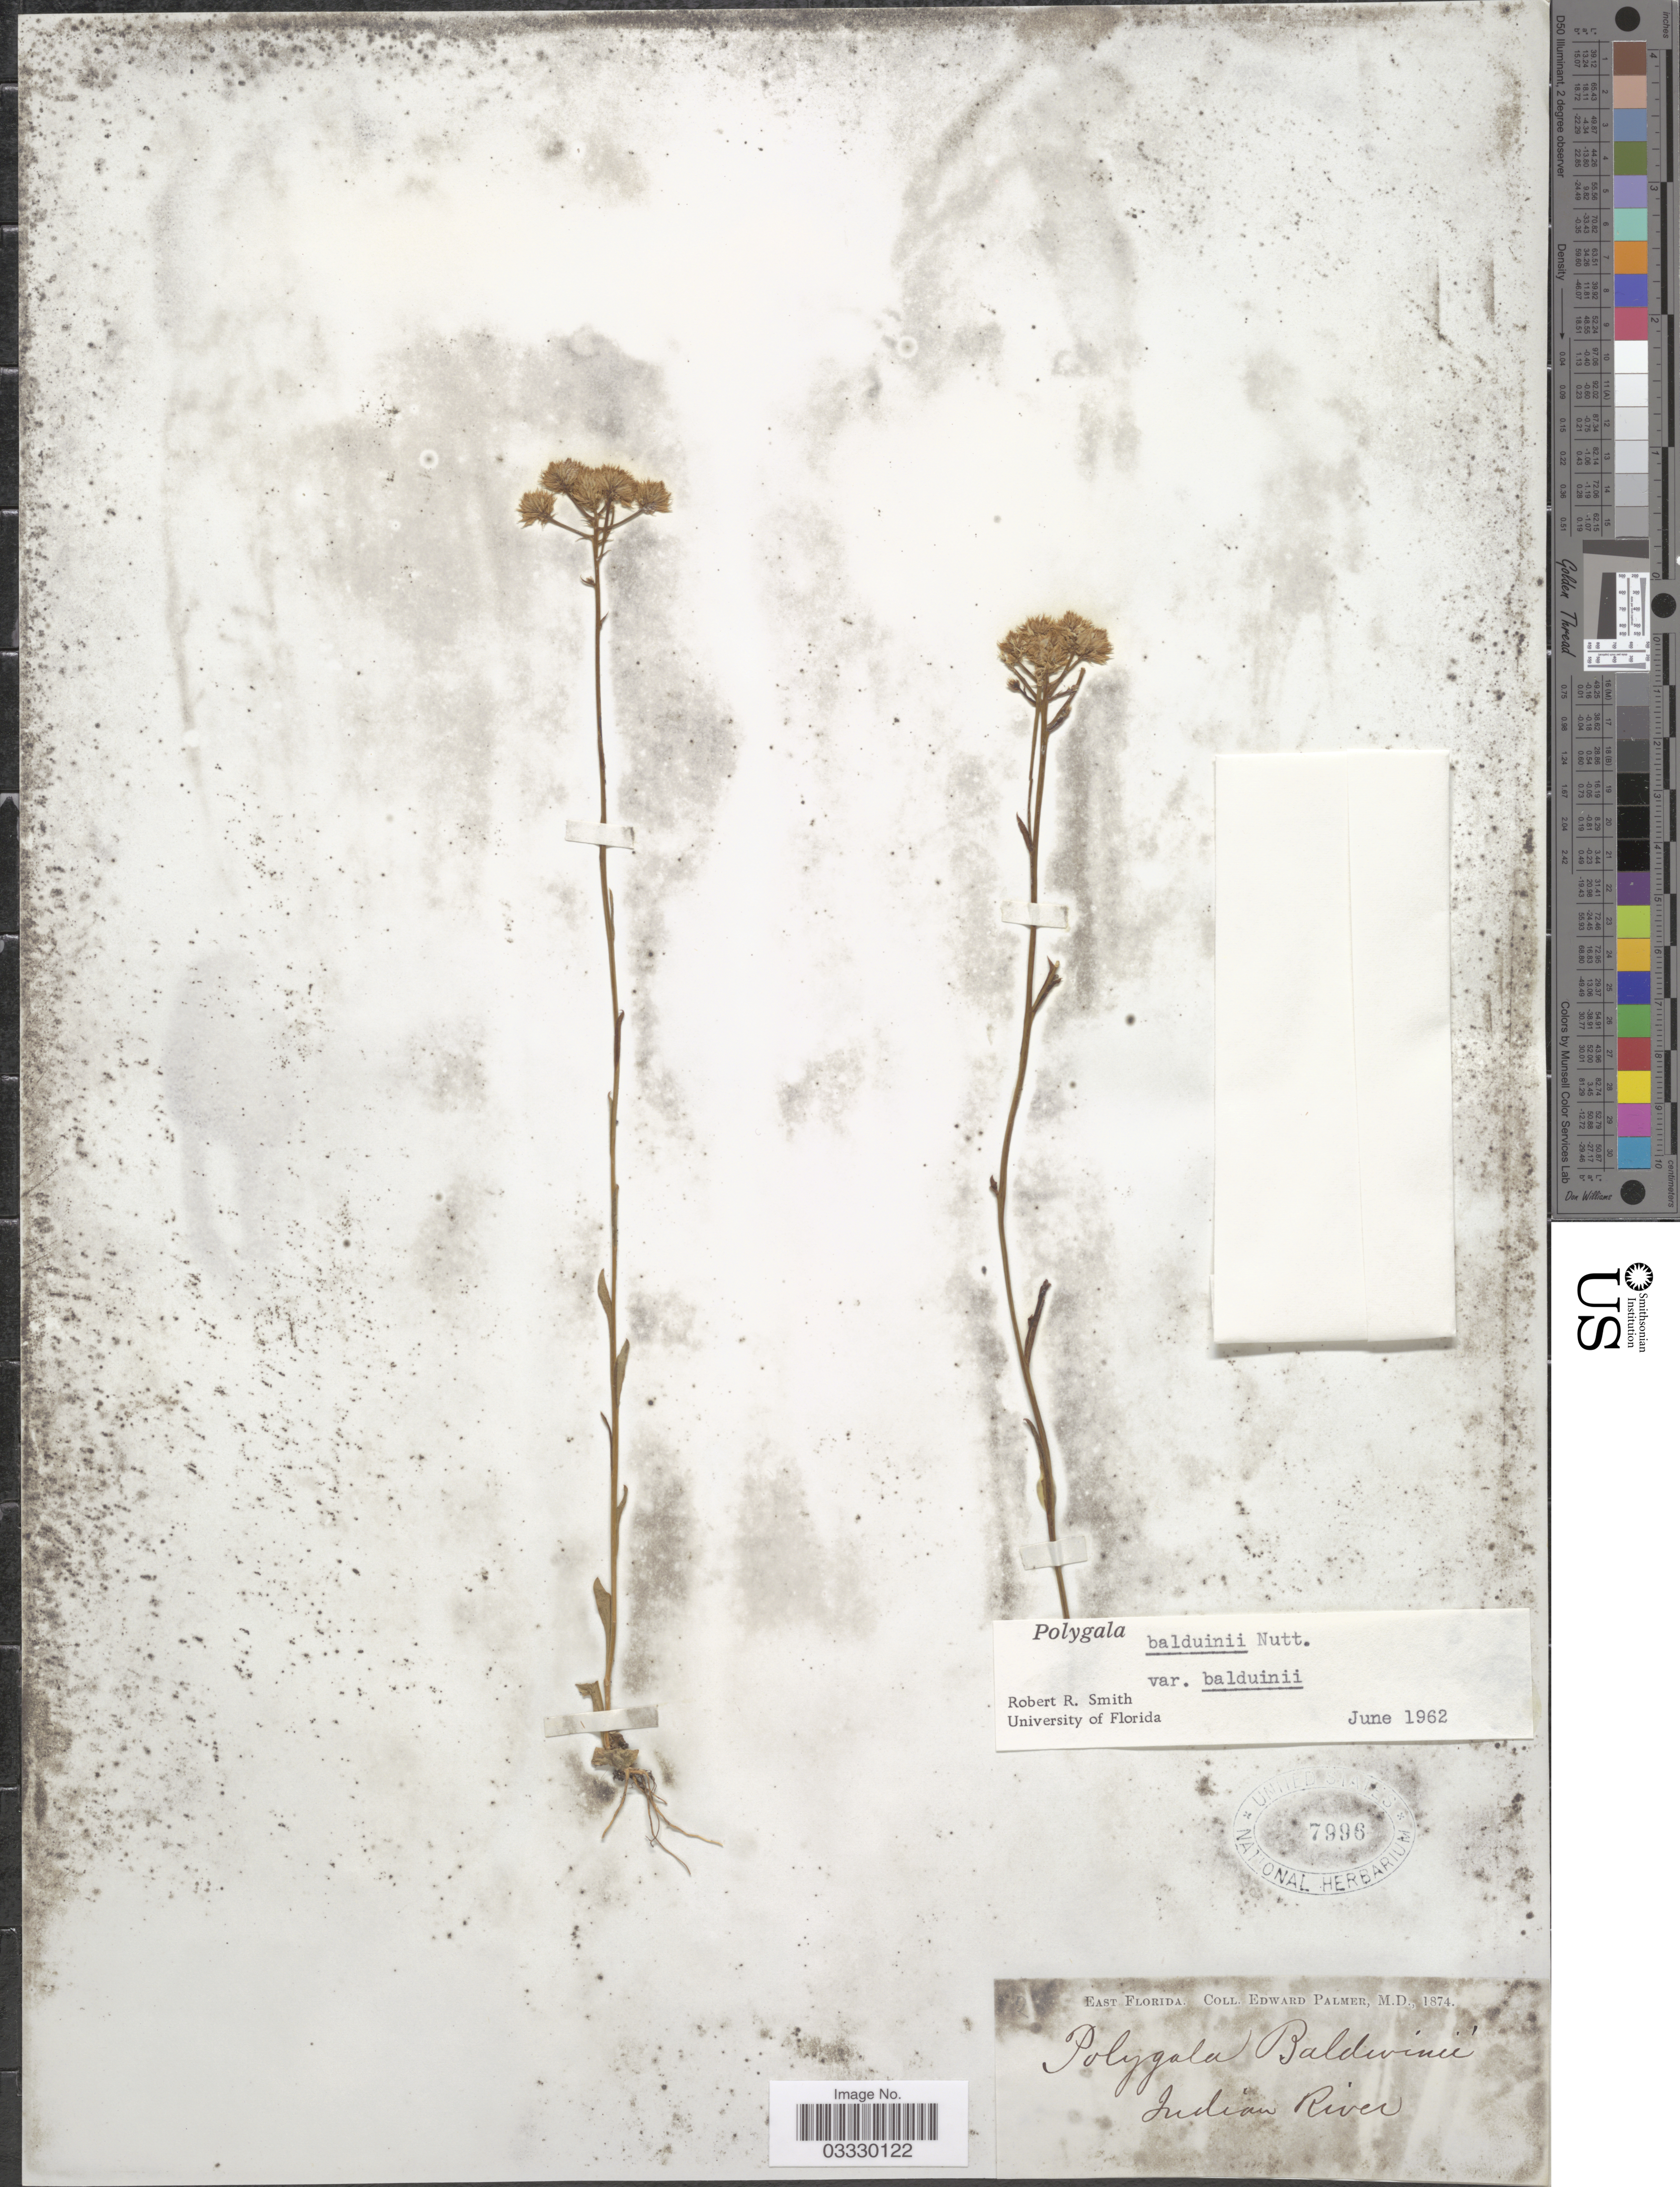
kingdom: Plantae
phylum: Tracheophyta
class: Magnoliopsida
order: Fabales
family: Polygalaceae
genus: Polygala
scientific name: Polygala balduinii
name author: Nutt.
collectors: E. Palmer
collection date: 1874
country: United States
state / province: Florida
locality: East Florida. Indian River.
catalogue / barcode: US 7996